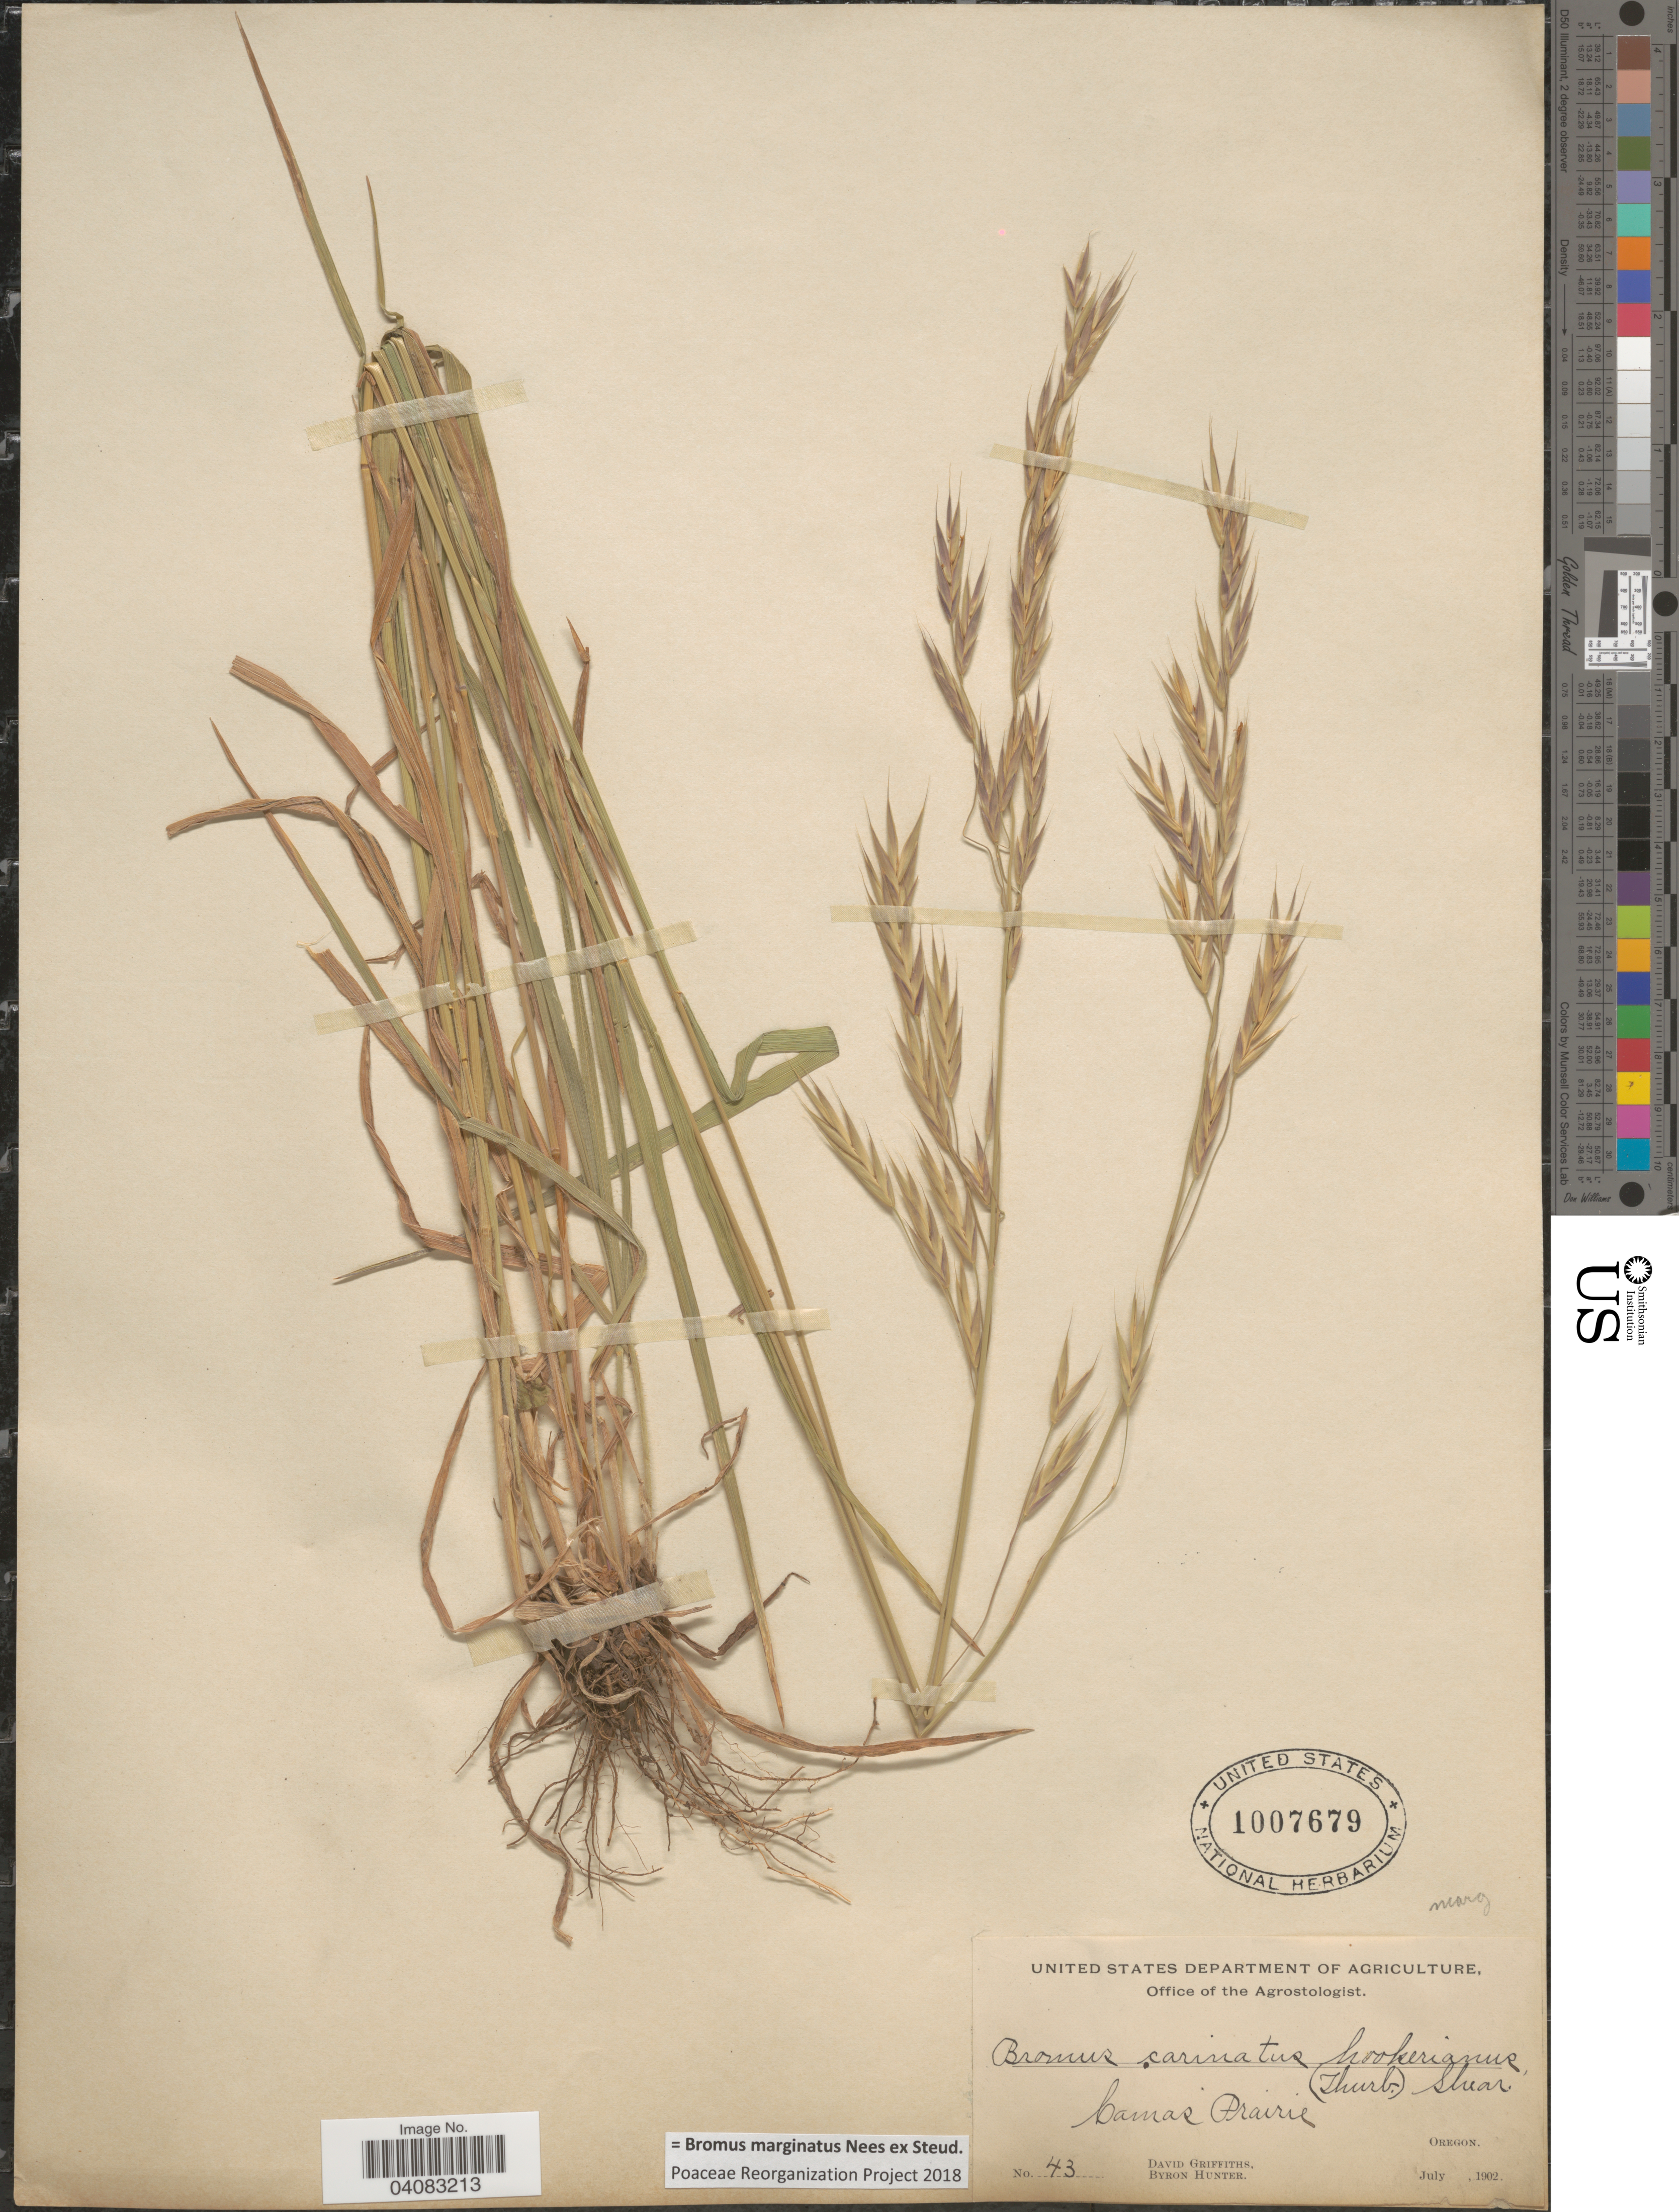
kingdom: Plantae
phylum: Tracheophyta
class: Liliopsida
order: Poales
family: Poaceae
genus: Bromus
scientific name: Bromus marginatus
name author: Nees ex Steud.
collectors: D. Griffiths & B. Hunter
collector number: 43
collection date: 1902-07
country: United States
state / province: Oregon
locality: Camas Prairie.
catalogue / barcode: US 1007679